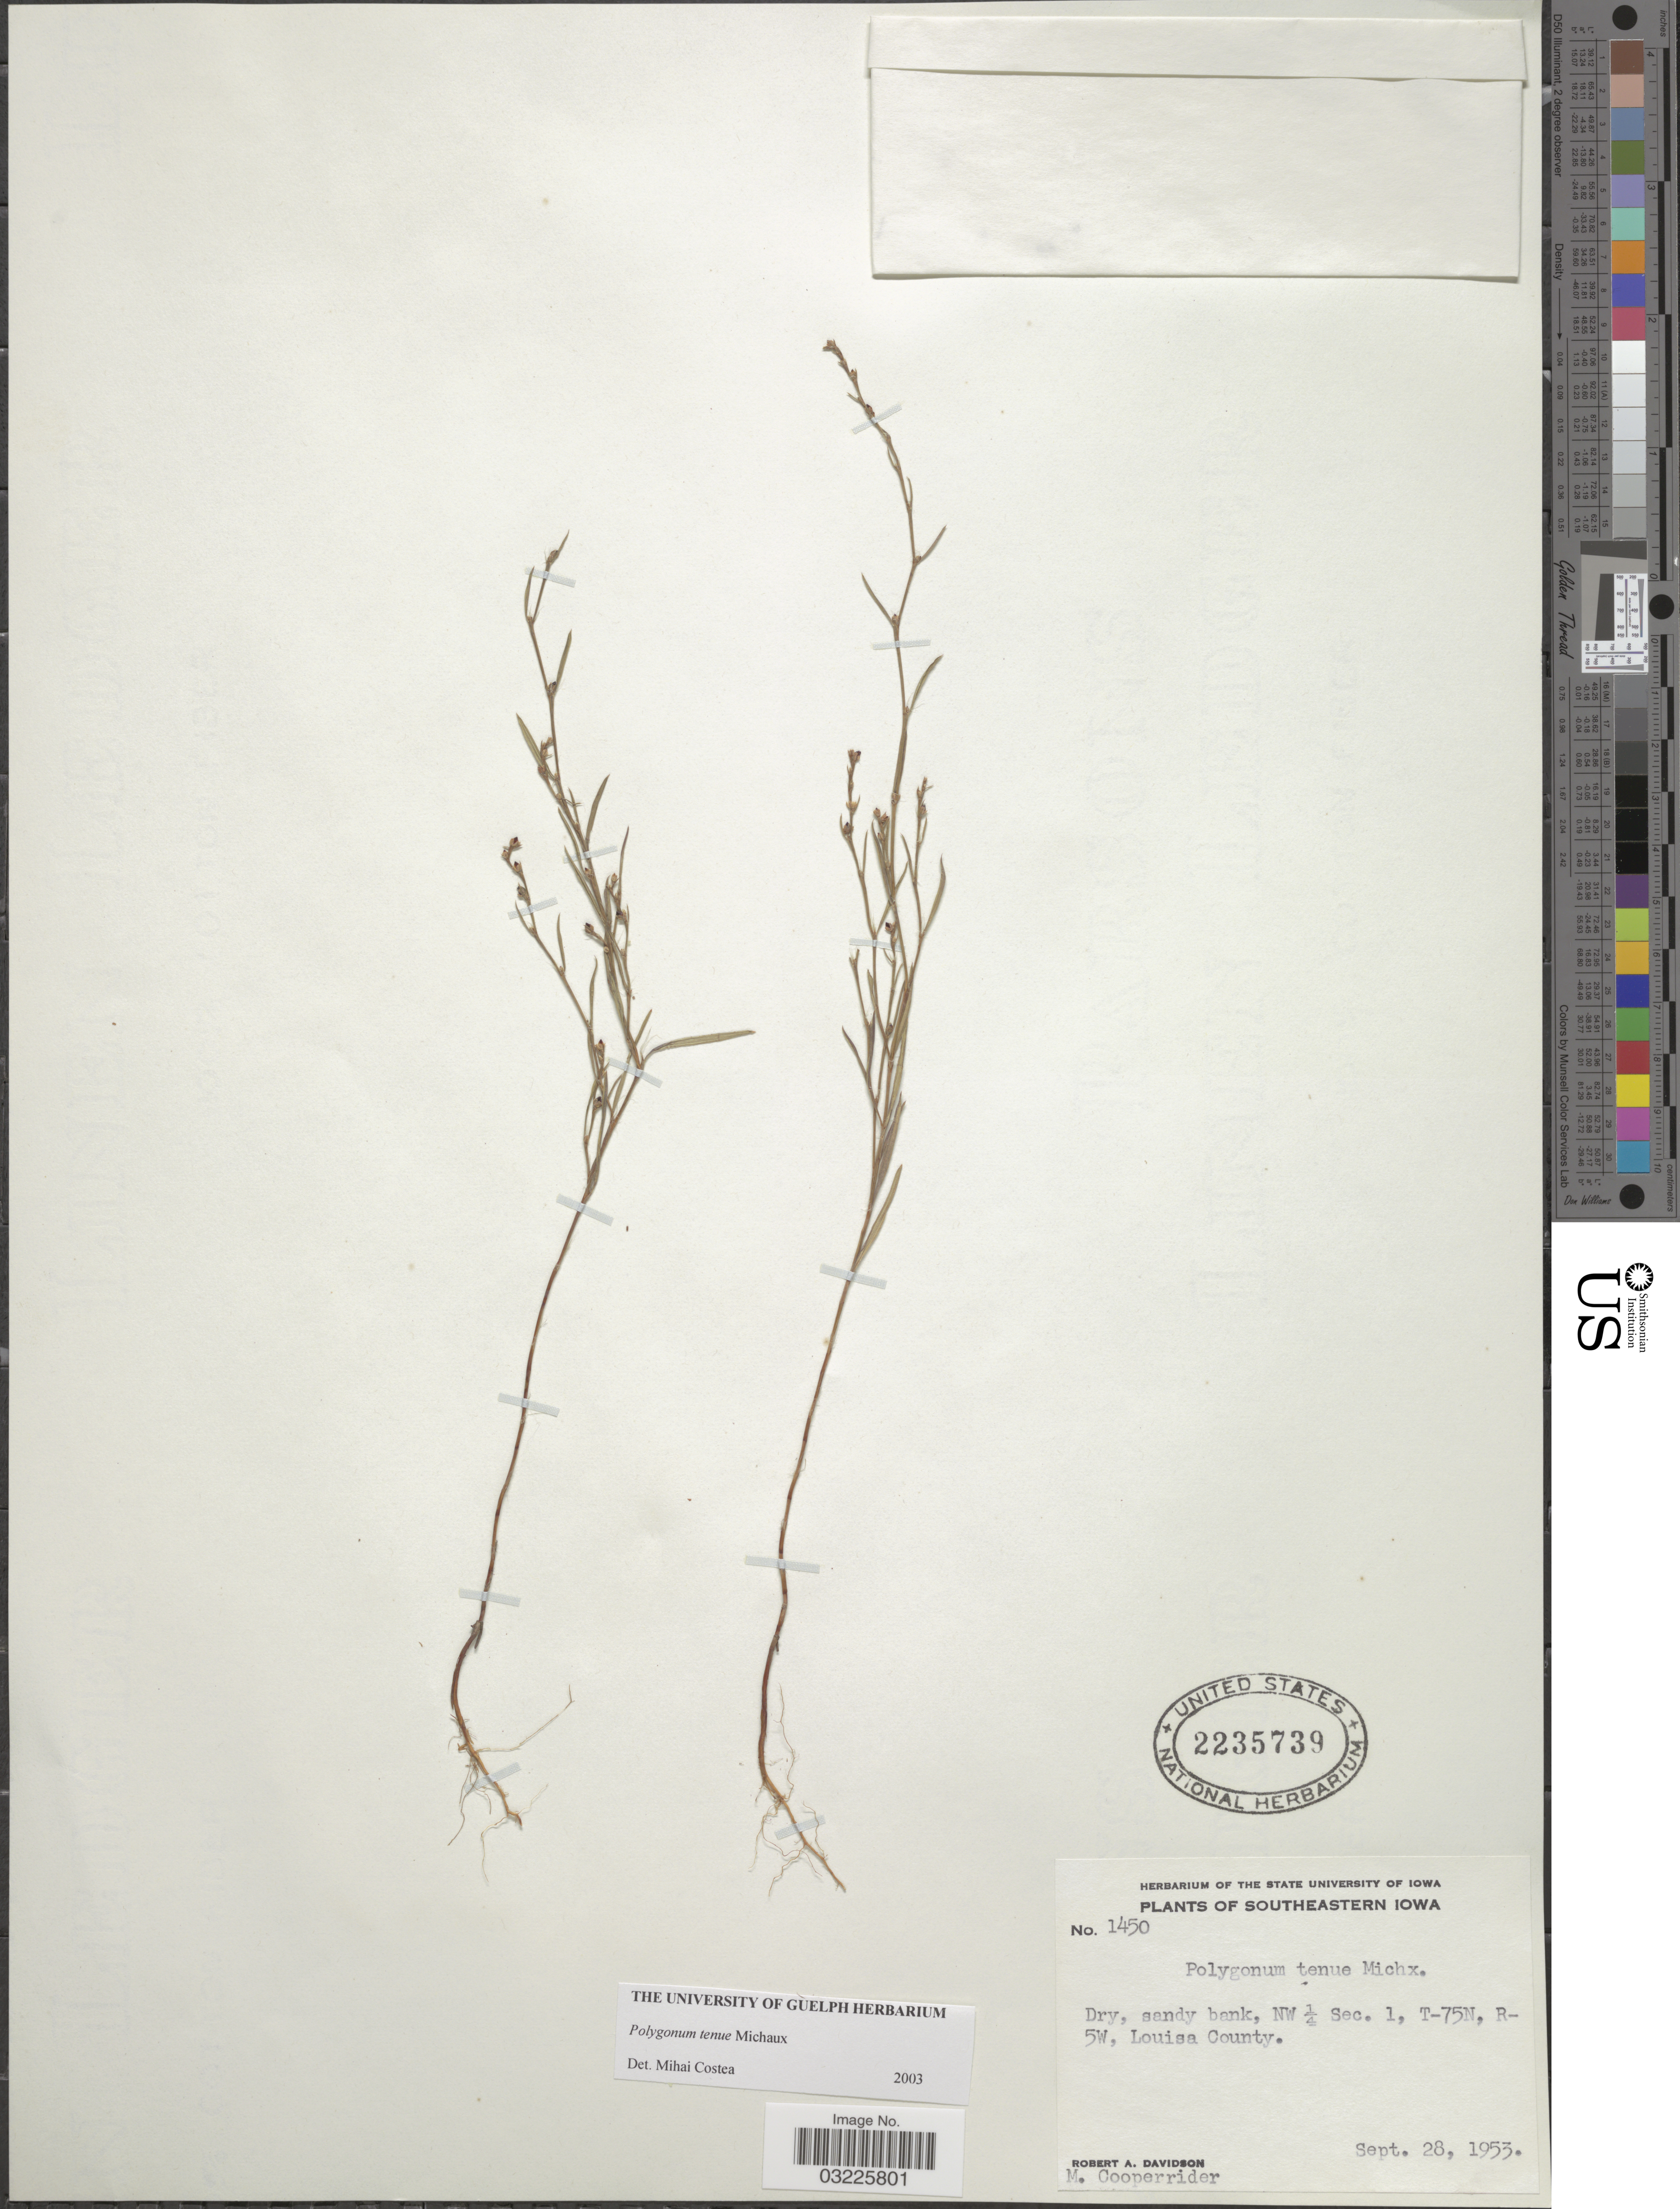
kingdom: Plantae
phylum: Tracheophyta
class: Magnoliopsida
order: Caryophyllales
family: Polygonaceae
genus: Polygonum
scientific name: Polygonum tenue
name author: F. Michx.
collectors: R. A. Davidson & M. Cooperrider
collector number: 1450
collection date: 1953-09-28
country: United States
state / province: Iowa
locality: Southeastern Iowa. NW ¼ Sec. 1, T-75N, R-5W, Louisa County.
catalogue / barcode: US 2235739